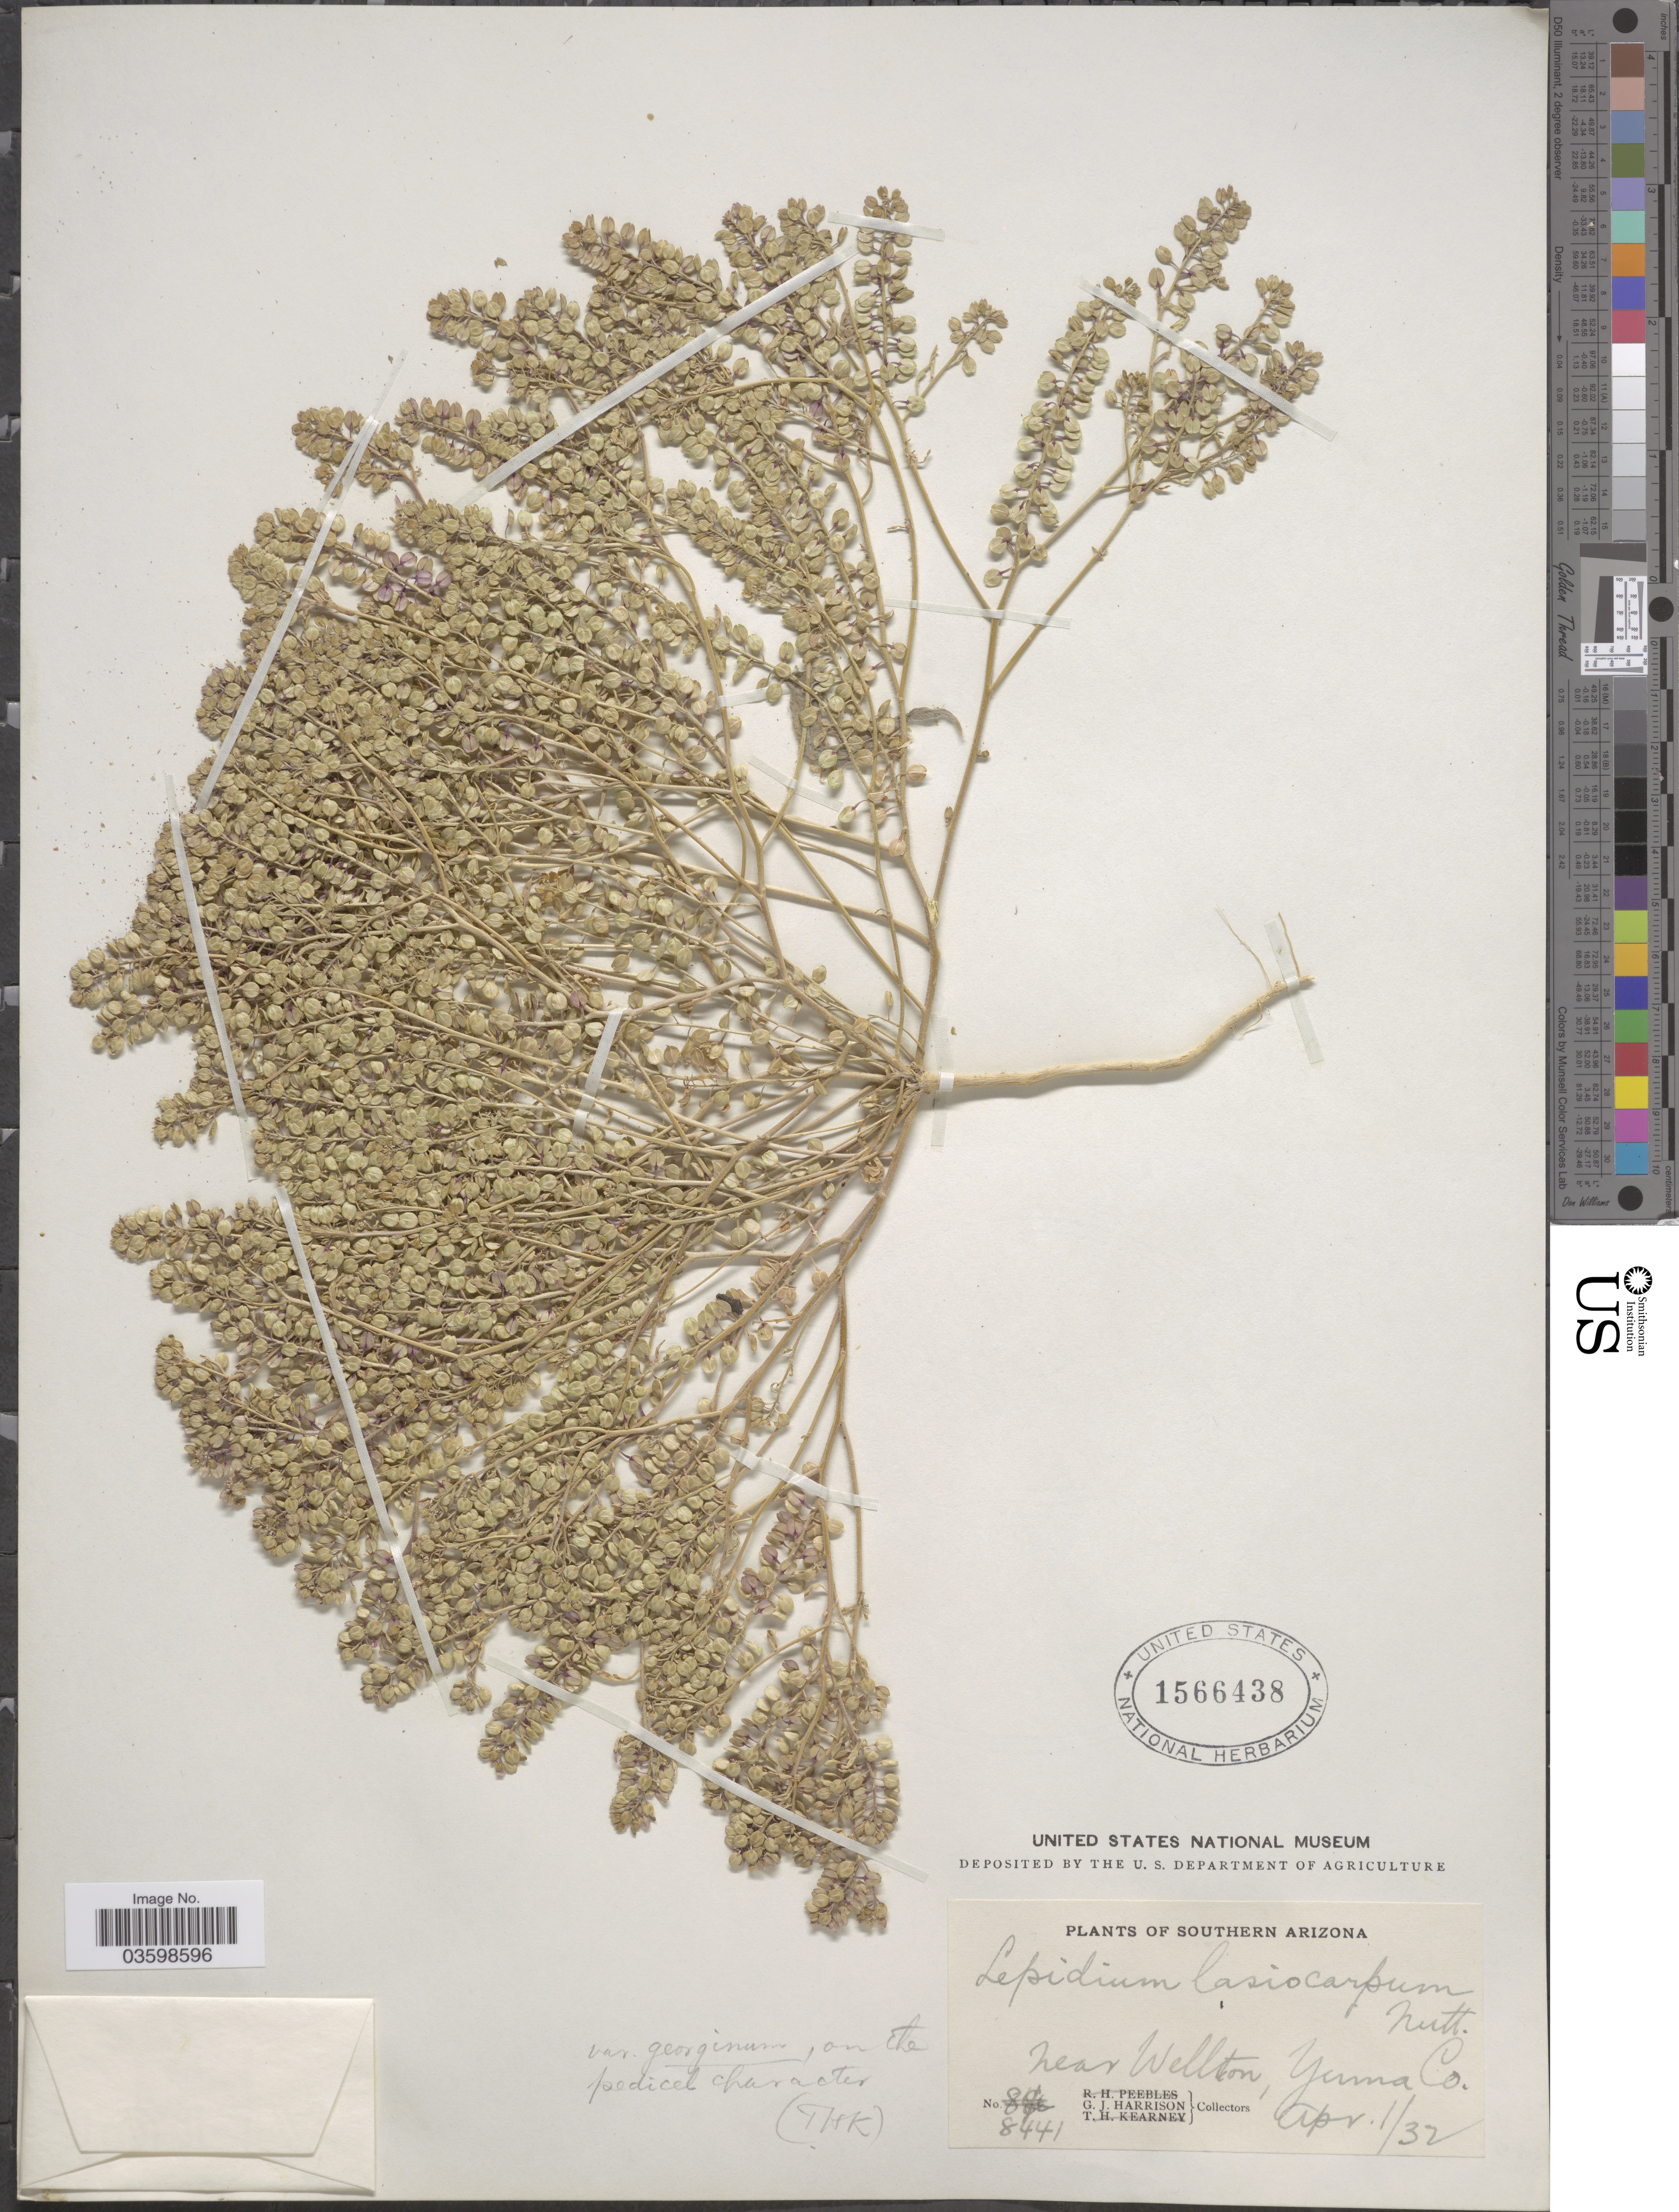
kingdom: Plantae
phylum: Tracheophyta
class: Magnoliopsida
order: Brassicales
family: Brassicaceae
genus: Lepidium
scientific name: Lepidium lasiocarpum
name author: Nutt.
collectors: G. J. Harrison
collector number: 8441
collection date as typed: Transcribed d/m/y: 1/4/32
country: United States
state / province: Arizona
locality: Southern Arizona. Near Wellton, Yuma Co.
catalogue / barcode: US 1566438